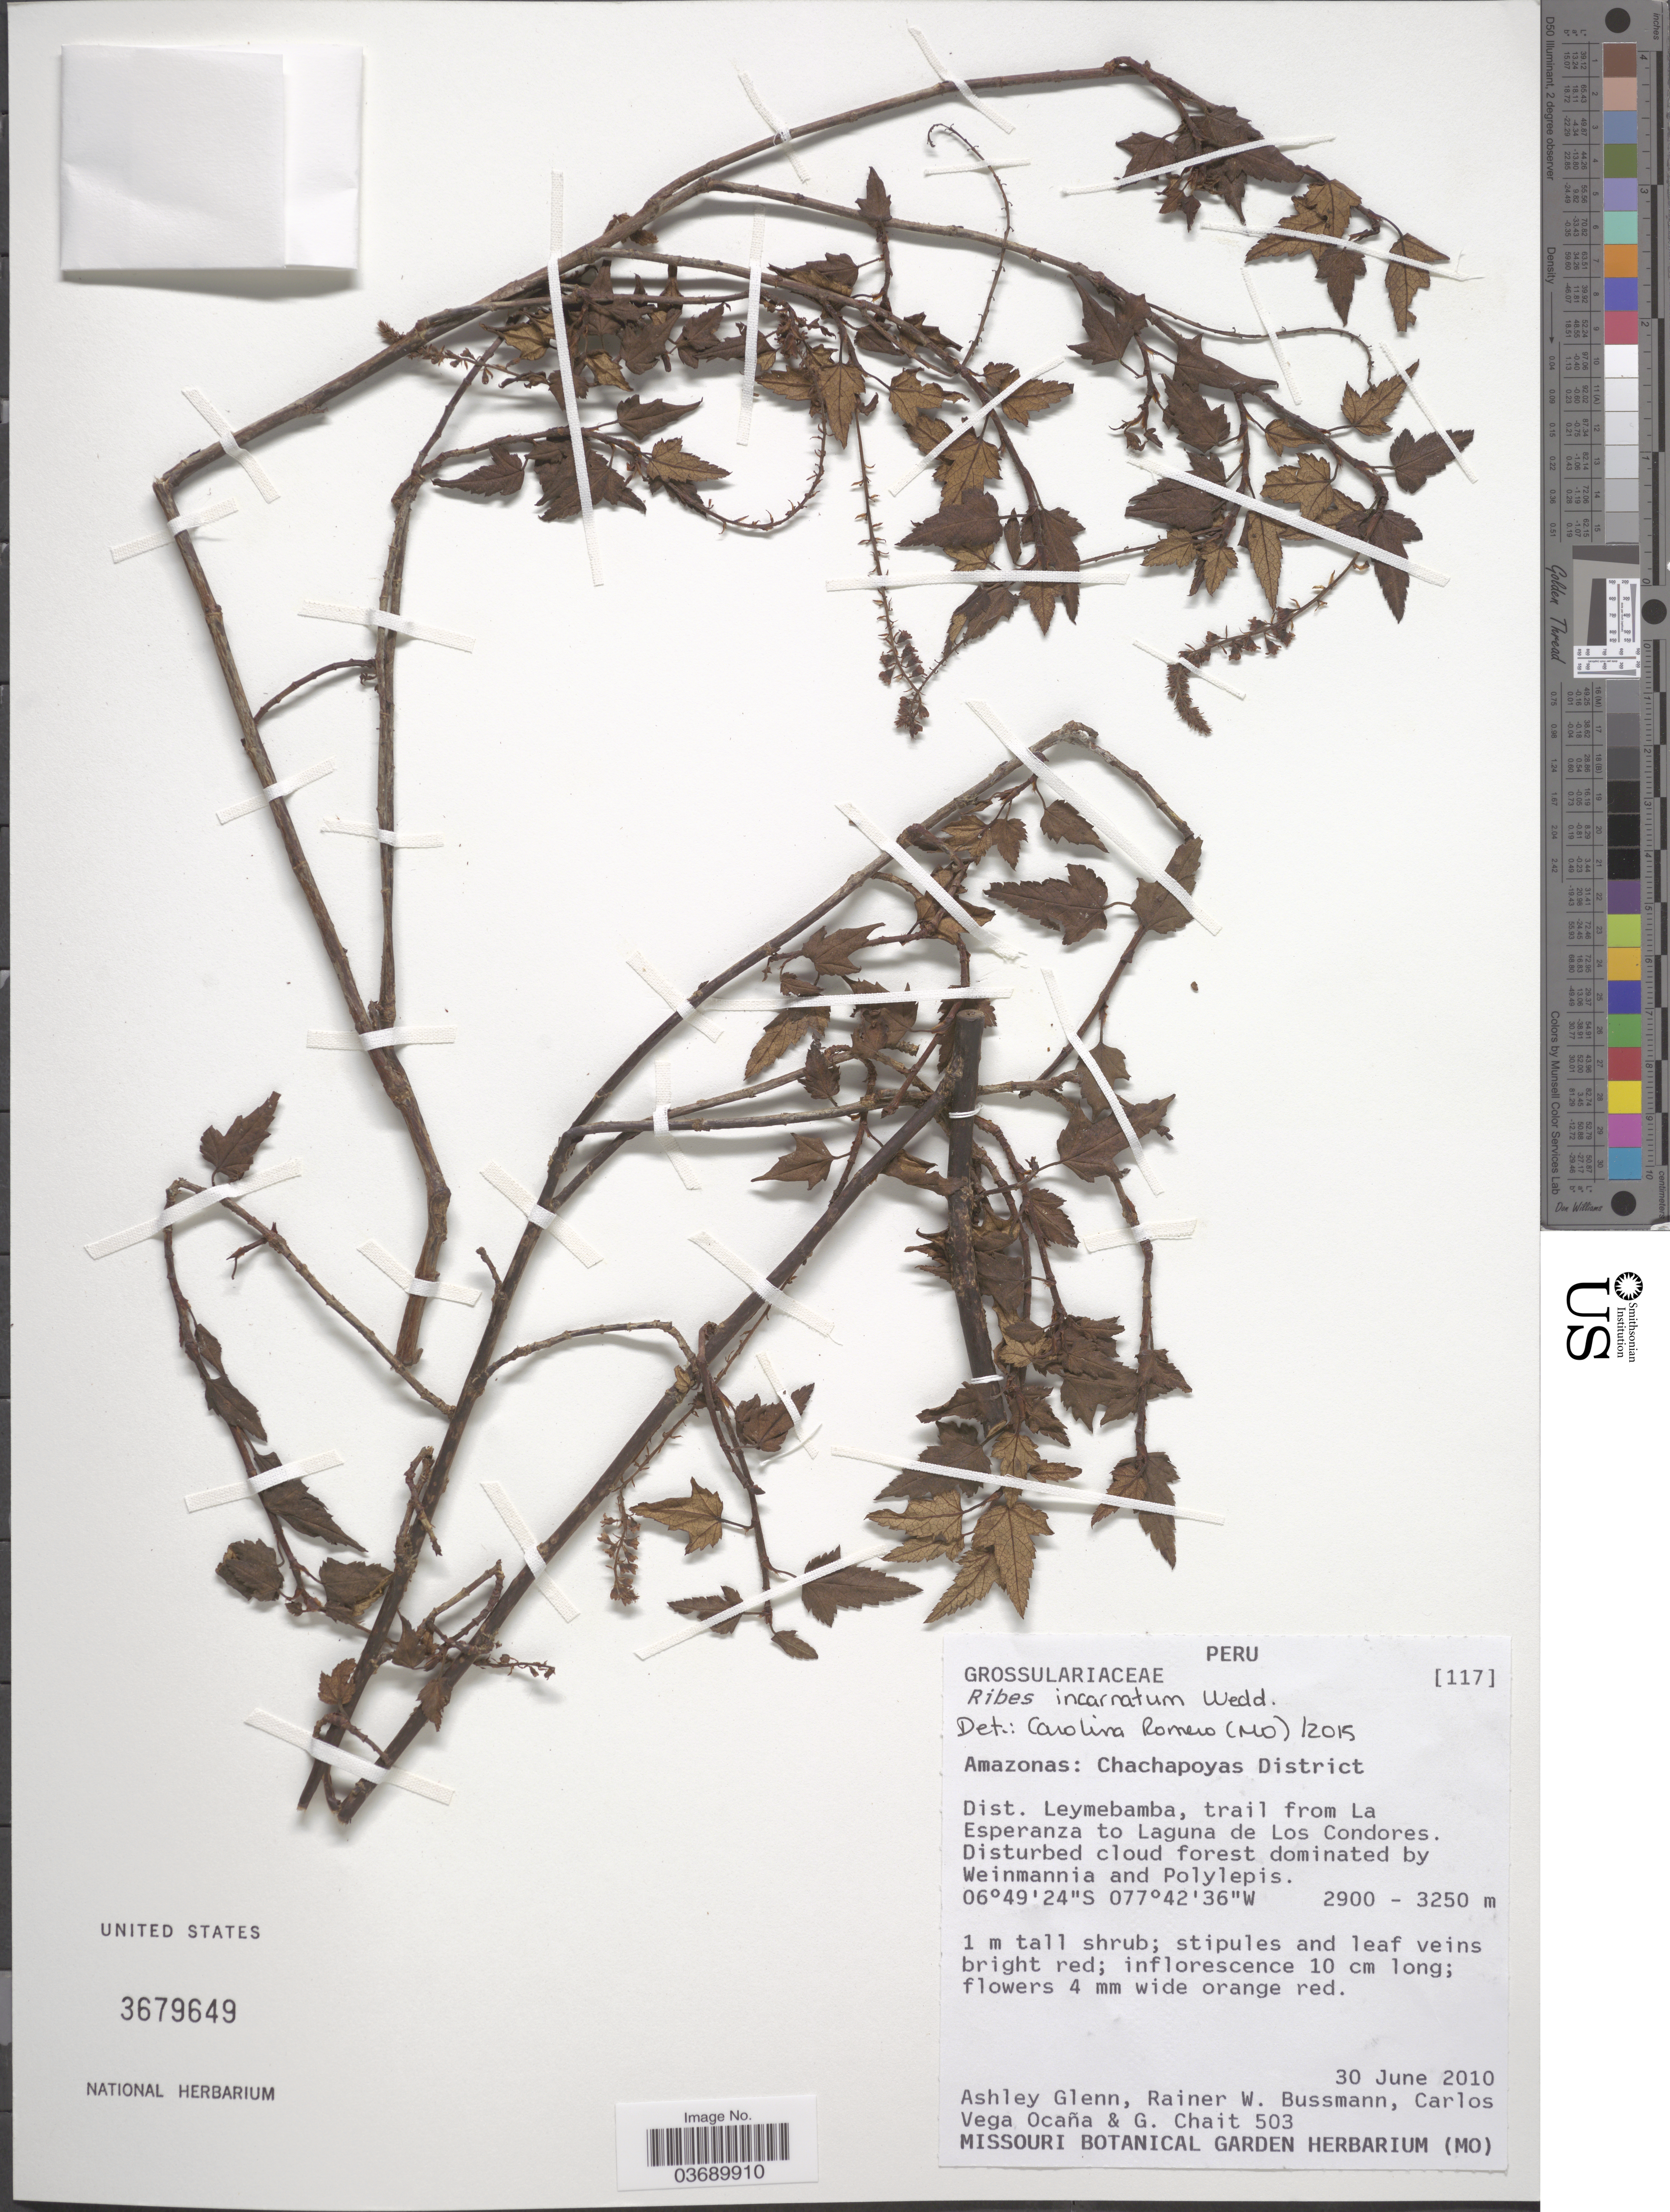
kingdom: Plantae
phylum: Tracheophyta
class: Magnoliopsida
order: Saxifragales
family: Grossulariaceae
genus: Ribes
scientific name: Ribes incarnatum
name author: Wedd.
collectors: A. Glenn, R. W. Bussmann, C. Vega & G. Chait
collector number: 503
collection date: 2010-06-30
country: Peru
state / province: Amazonas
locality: Chachapoyas District. Dist. Leymebamba, trail from La Esperanza to Laguna de Los Condores.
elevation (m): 2900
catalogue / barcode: US 3679649